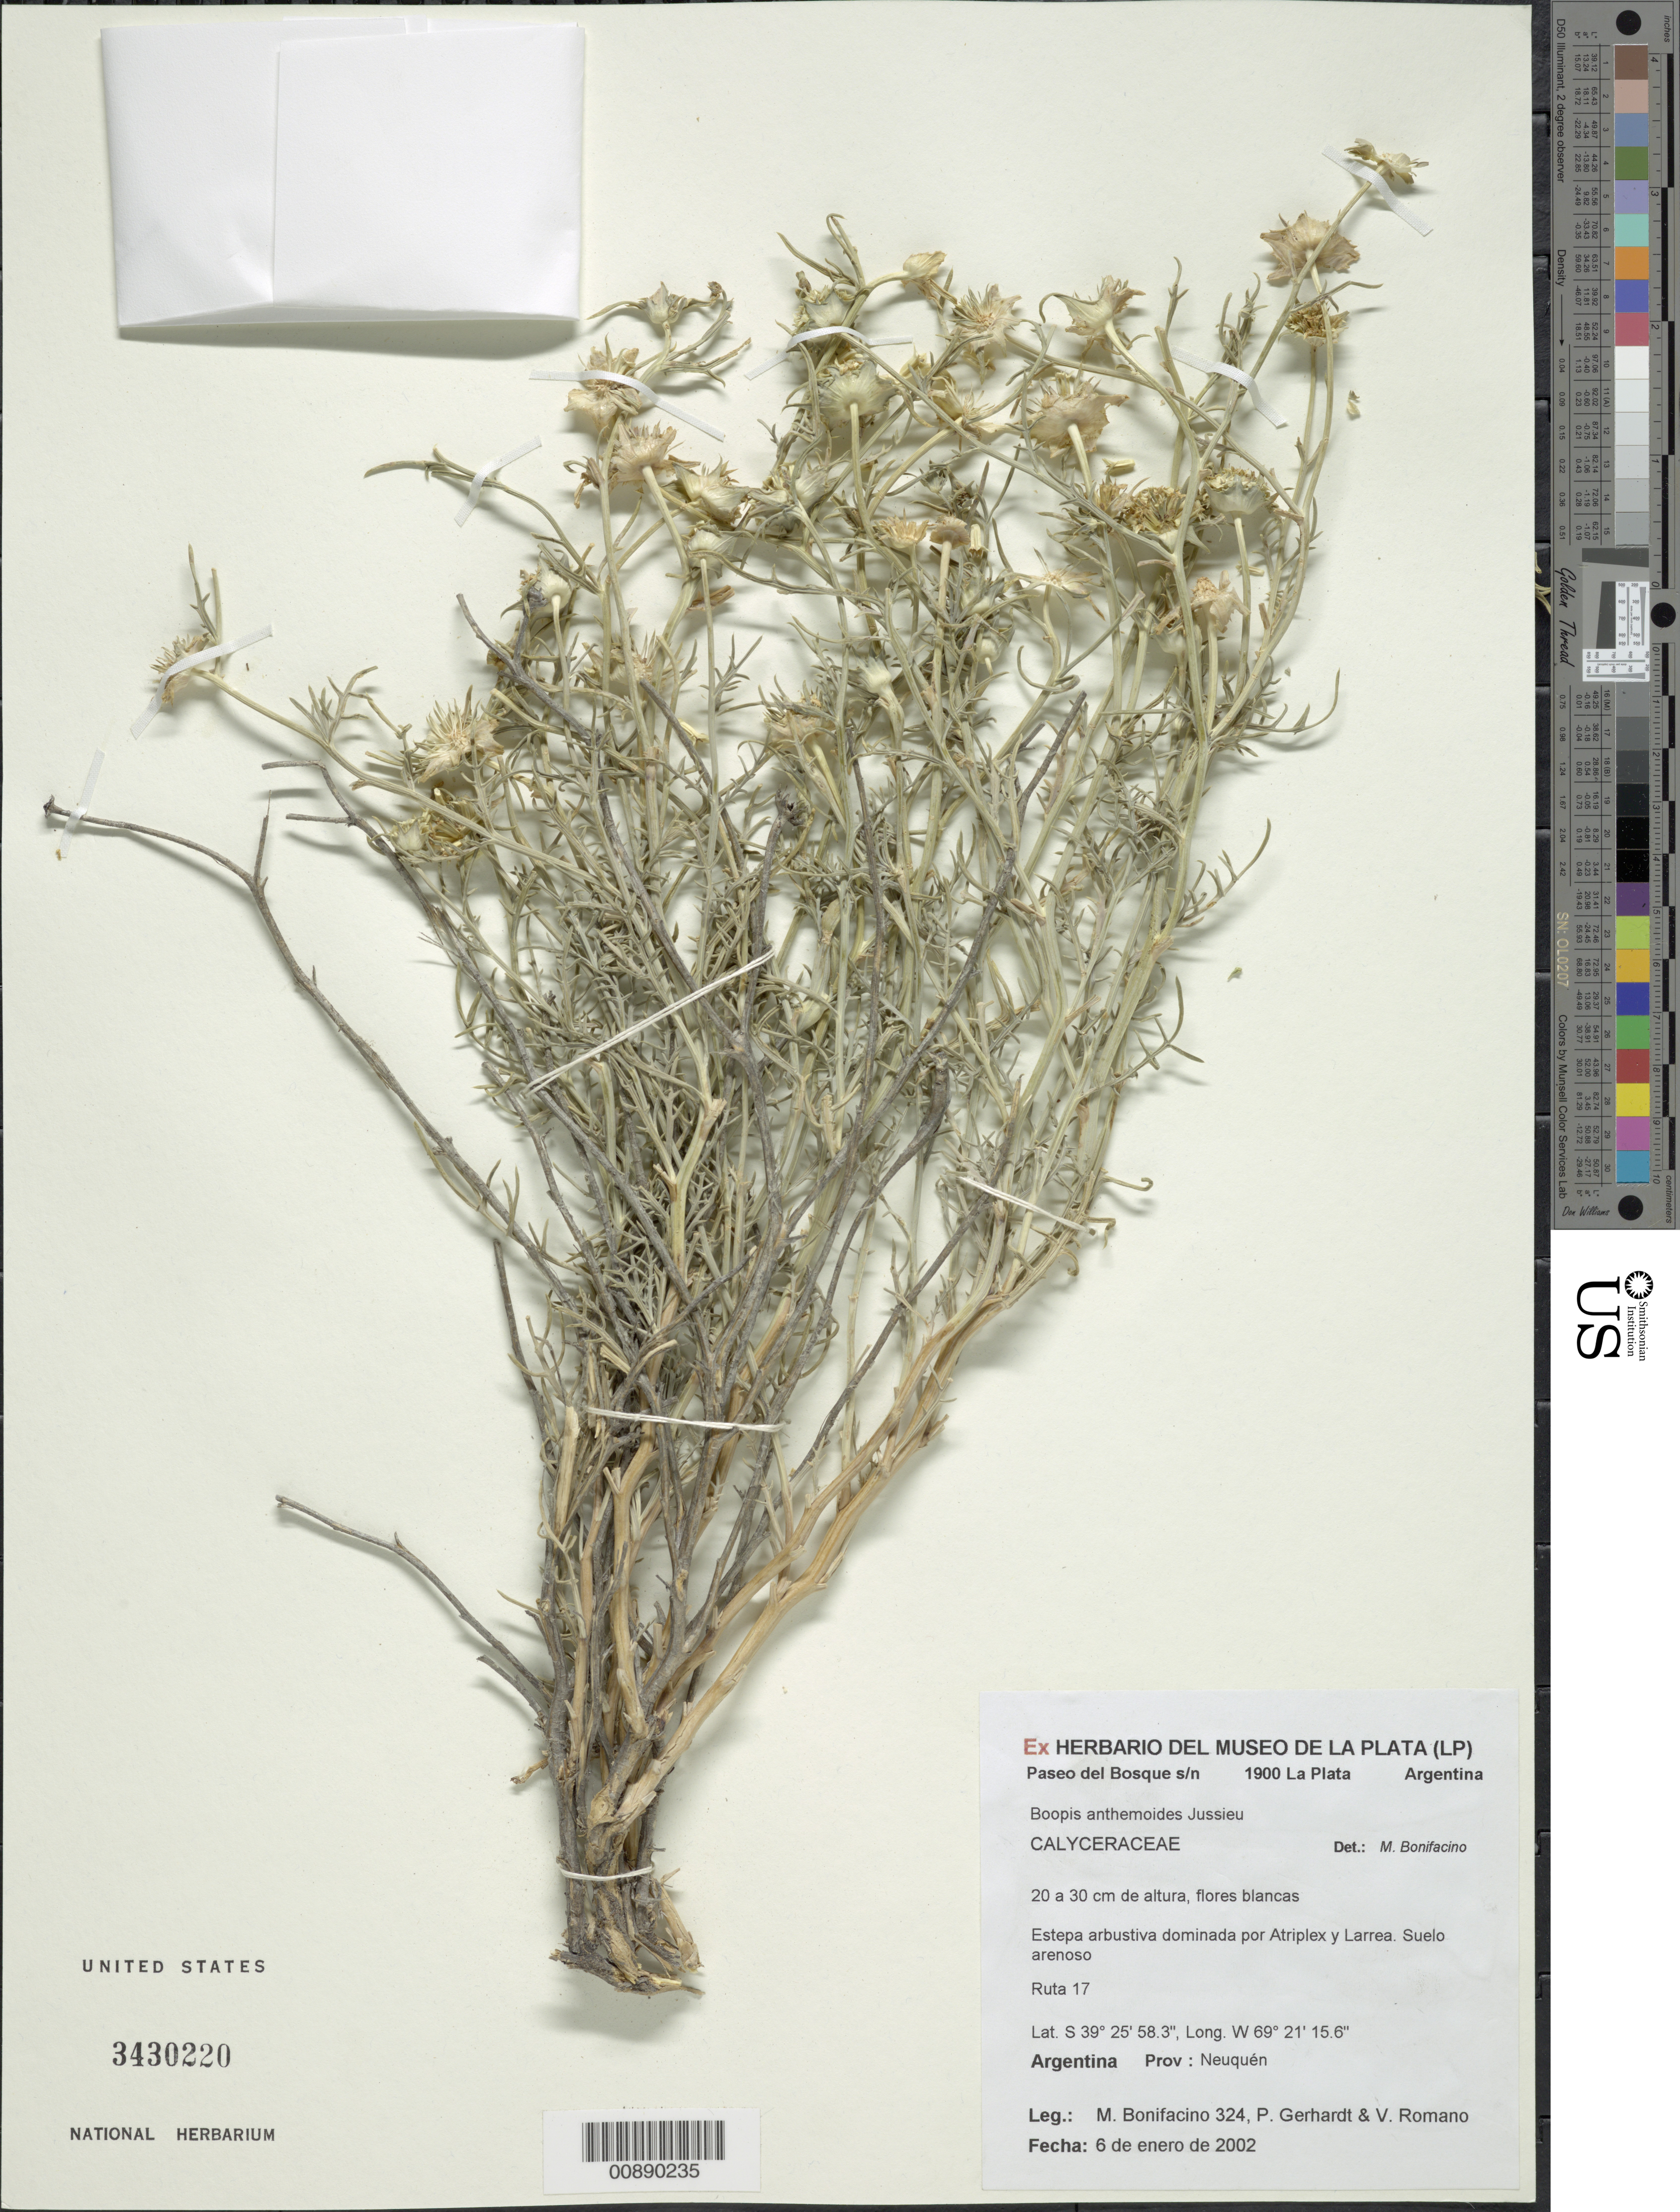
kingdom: Plantae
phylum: Tracheophyta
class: Magnoliopsida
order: Asterales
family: Calyceraceae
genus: Boopis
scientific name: Boopis anthemoides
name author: Juss.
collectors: M. Bonifacino, P. Gerhardt & V. Romano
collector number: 0324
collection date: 2002-01-06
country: Argentina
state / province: Neuquen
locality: Ruta 17. Prov: Neuquén.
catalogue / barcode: US 3430220